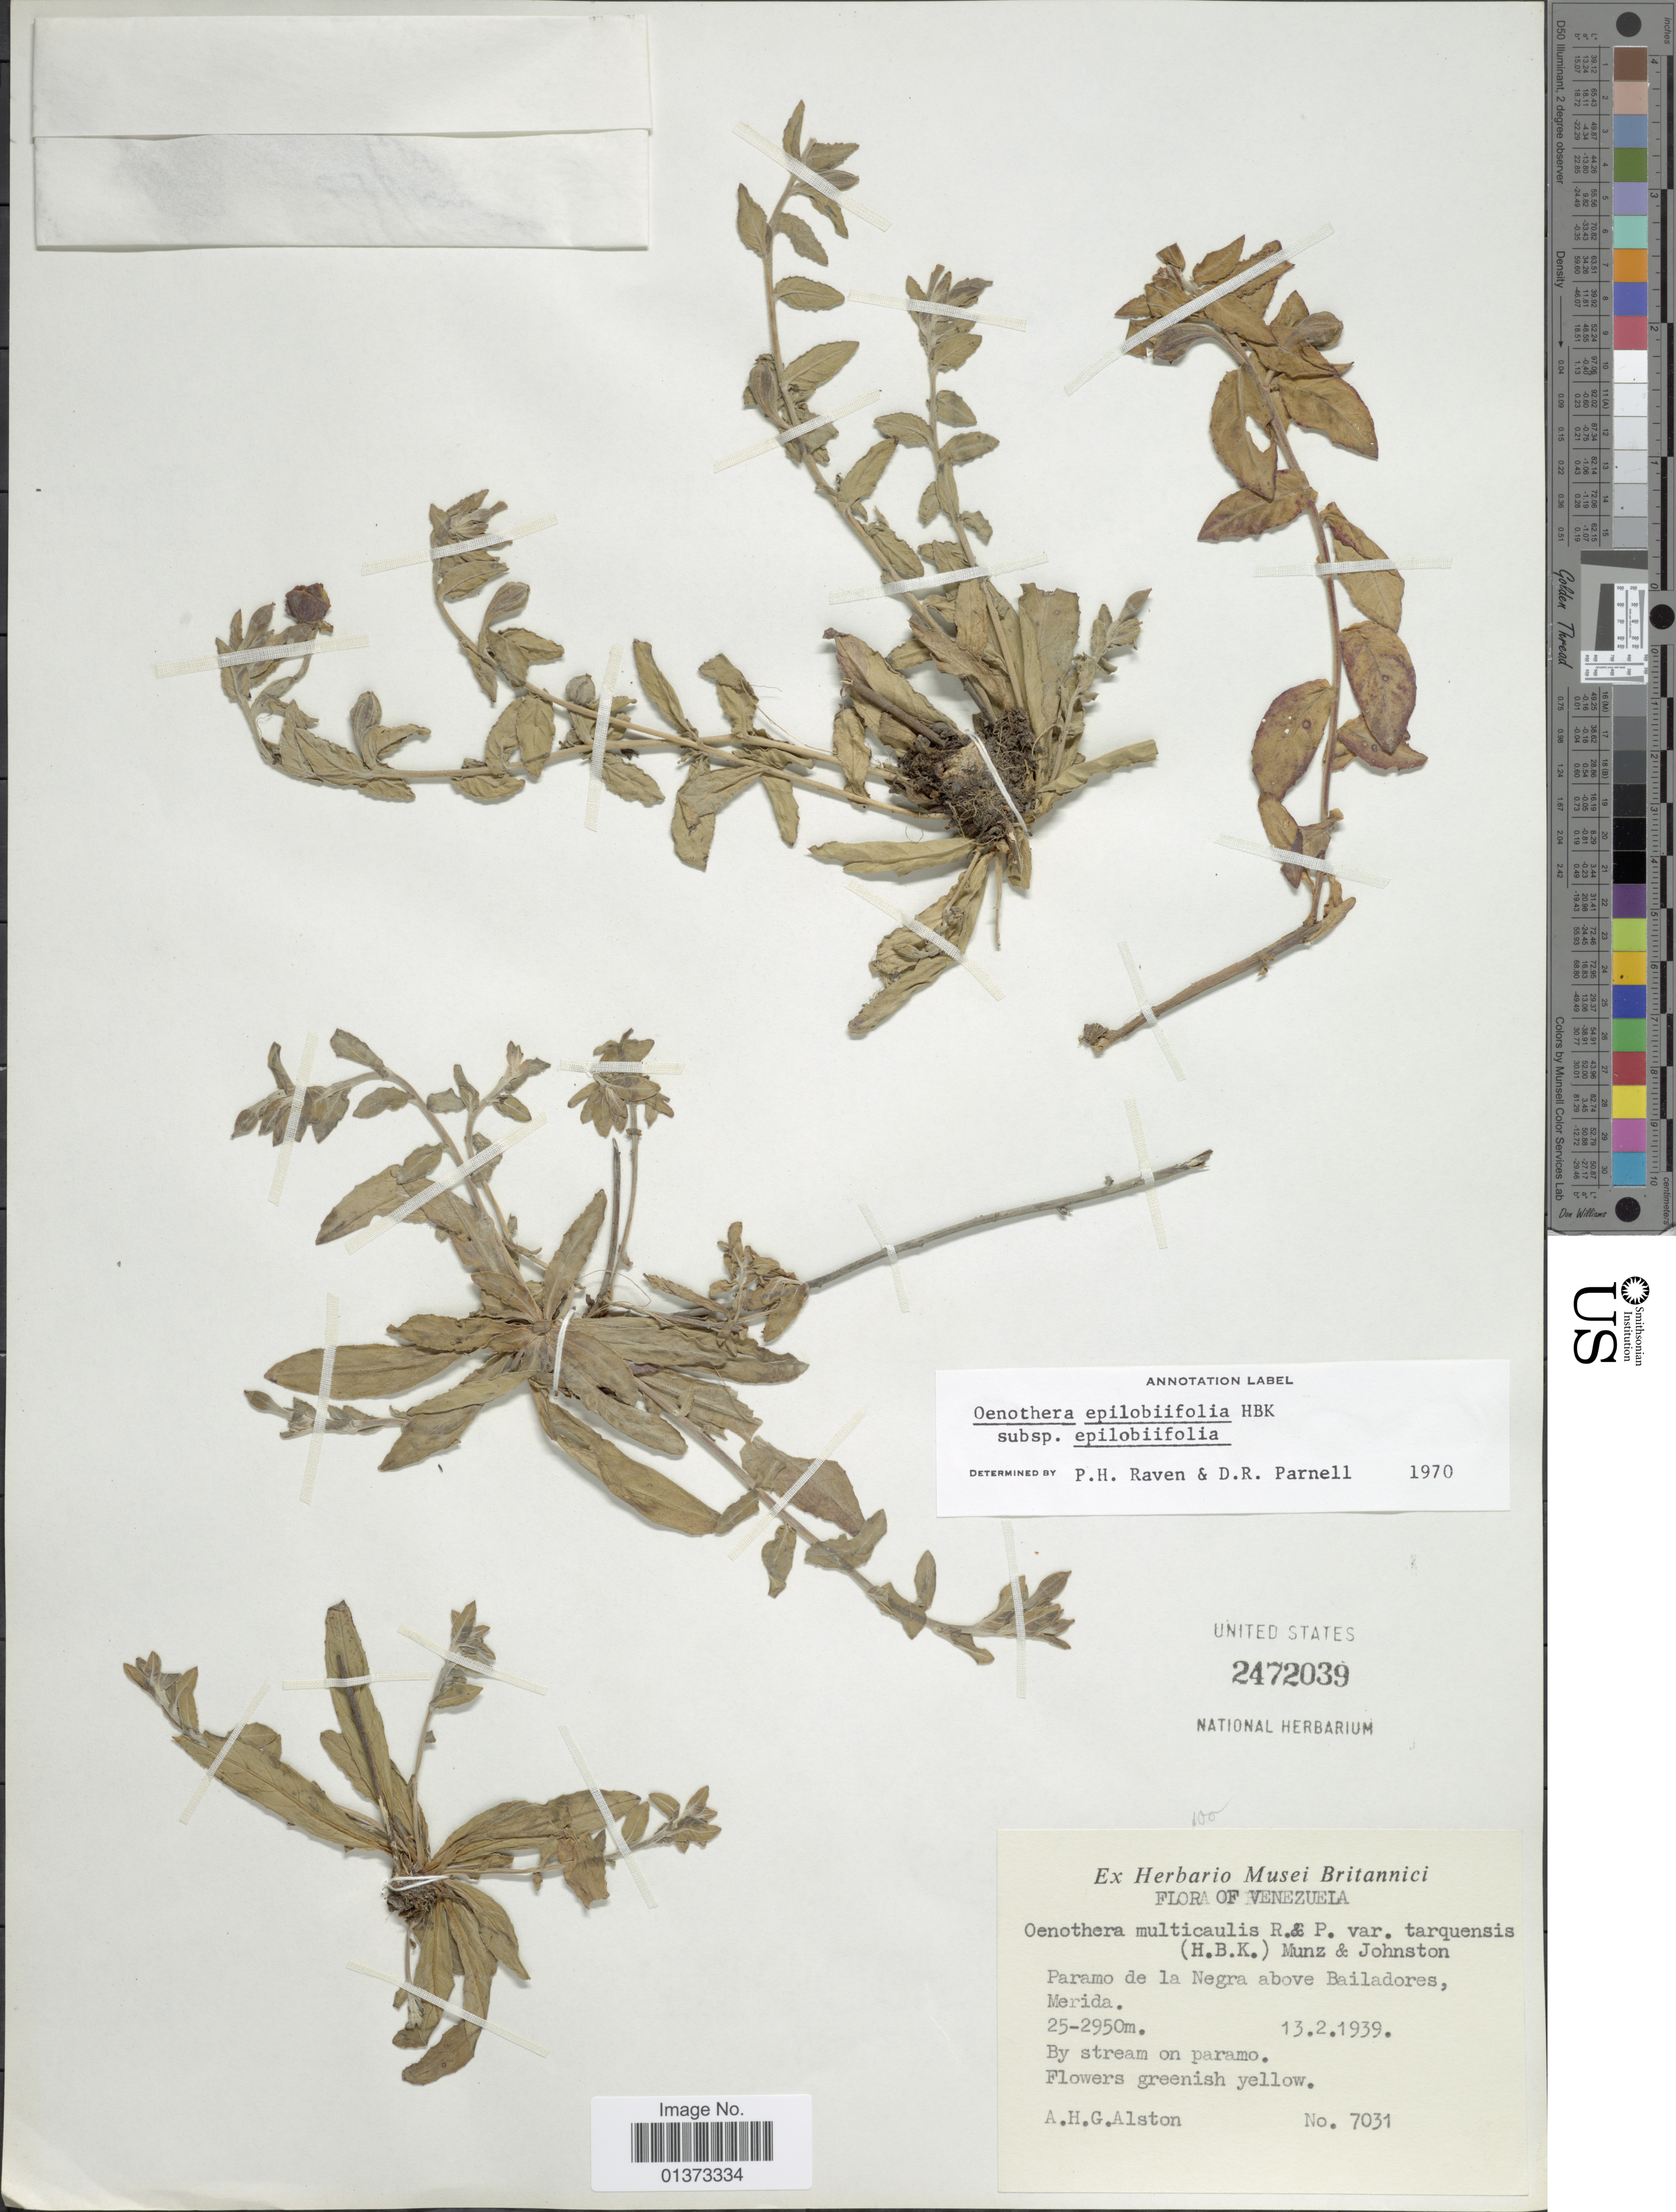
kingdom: Plantae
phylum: Tracheophyta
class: Magnoliopsida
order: Myrtales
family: Onagraceae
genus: Oenothera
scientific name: Oenothera epilobiifolia subsp. epilobiifolia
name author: Kunth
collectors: A. H. Alston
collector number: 7031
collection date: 1939-02-13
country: Venezuela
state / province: Mérida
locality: Paramo de la Negra above Bailadores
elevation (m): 25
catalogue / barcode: US 2472039